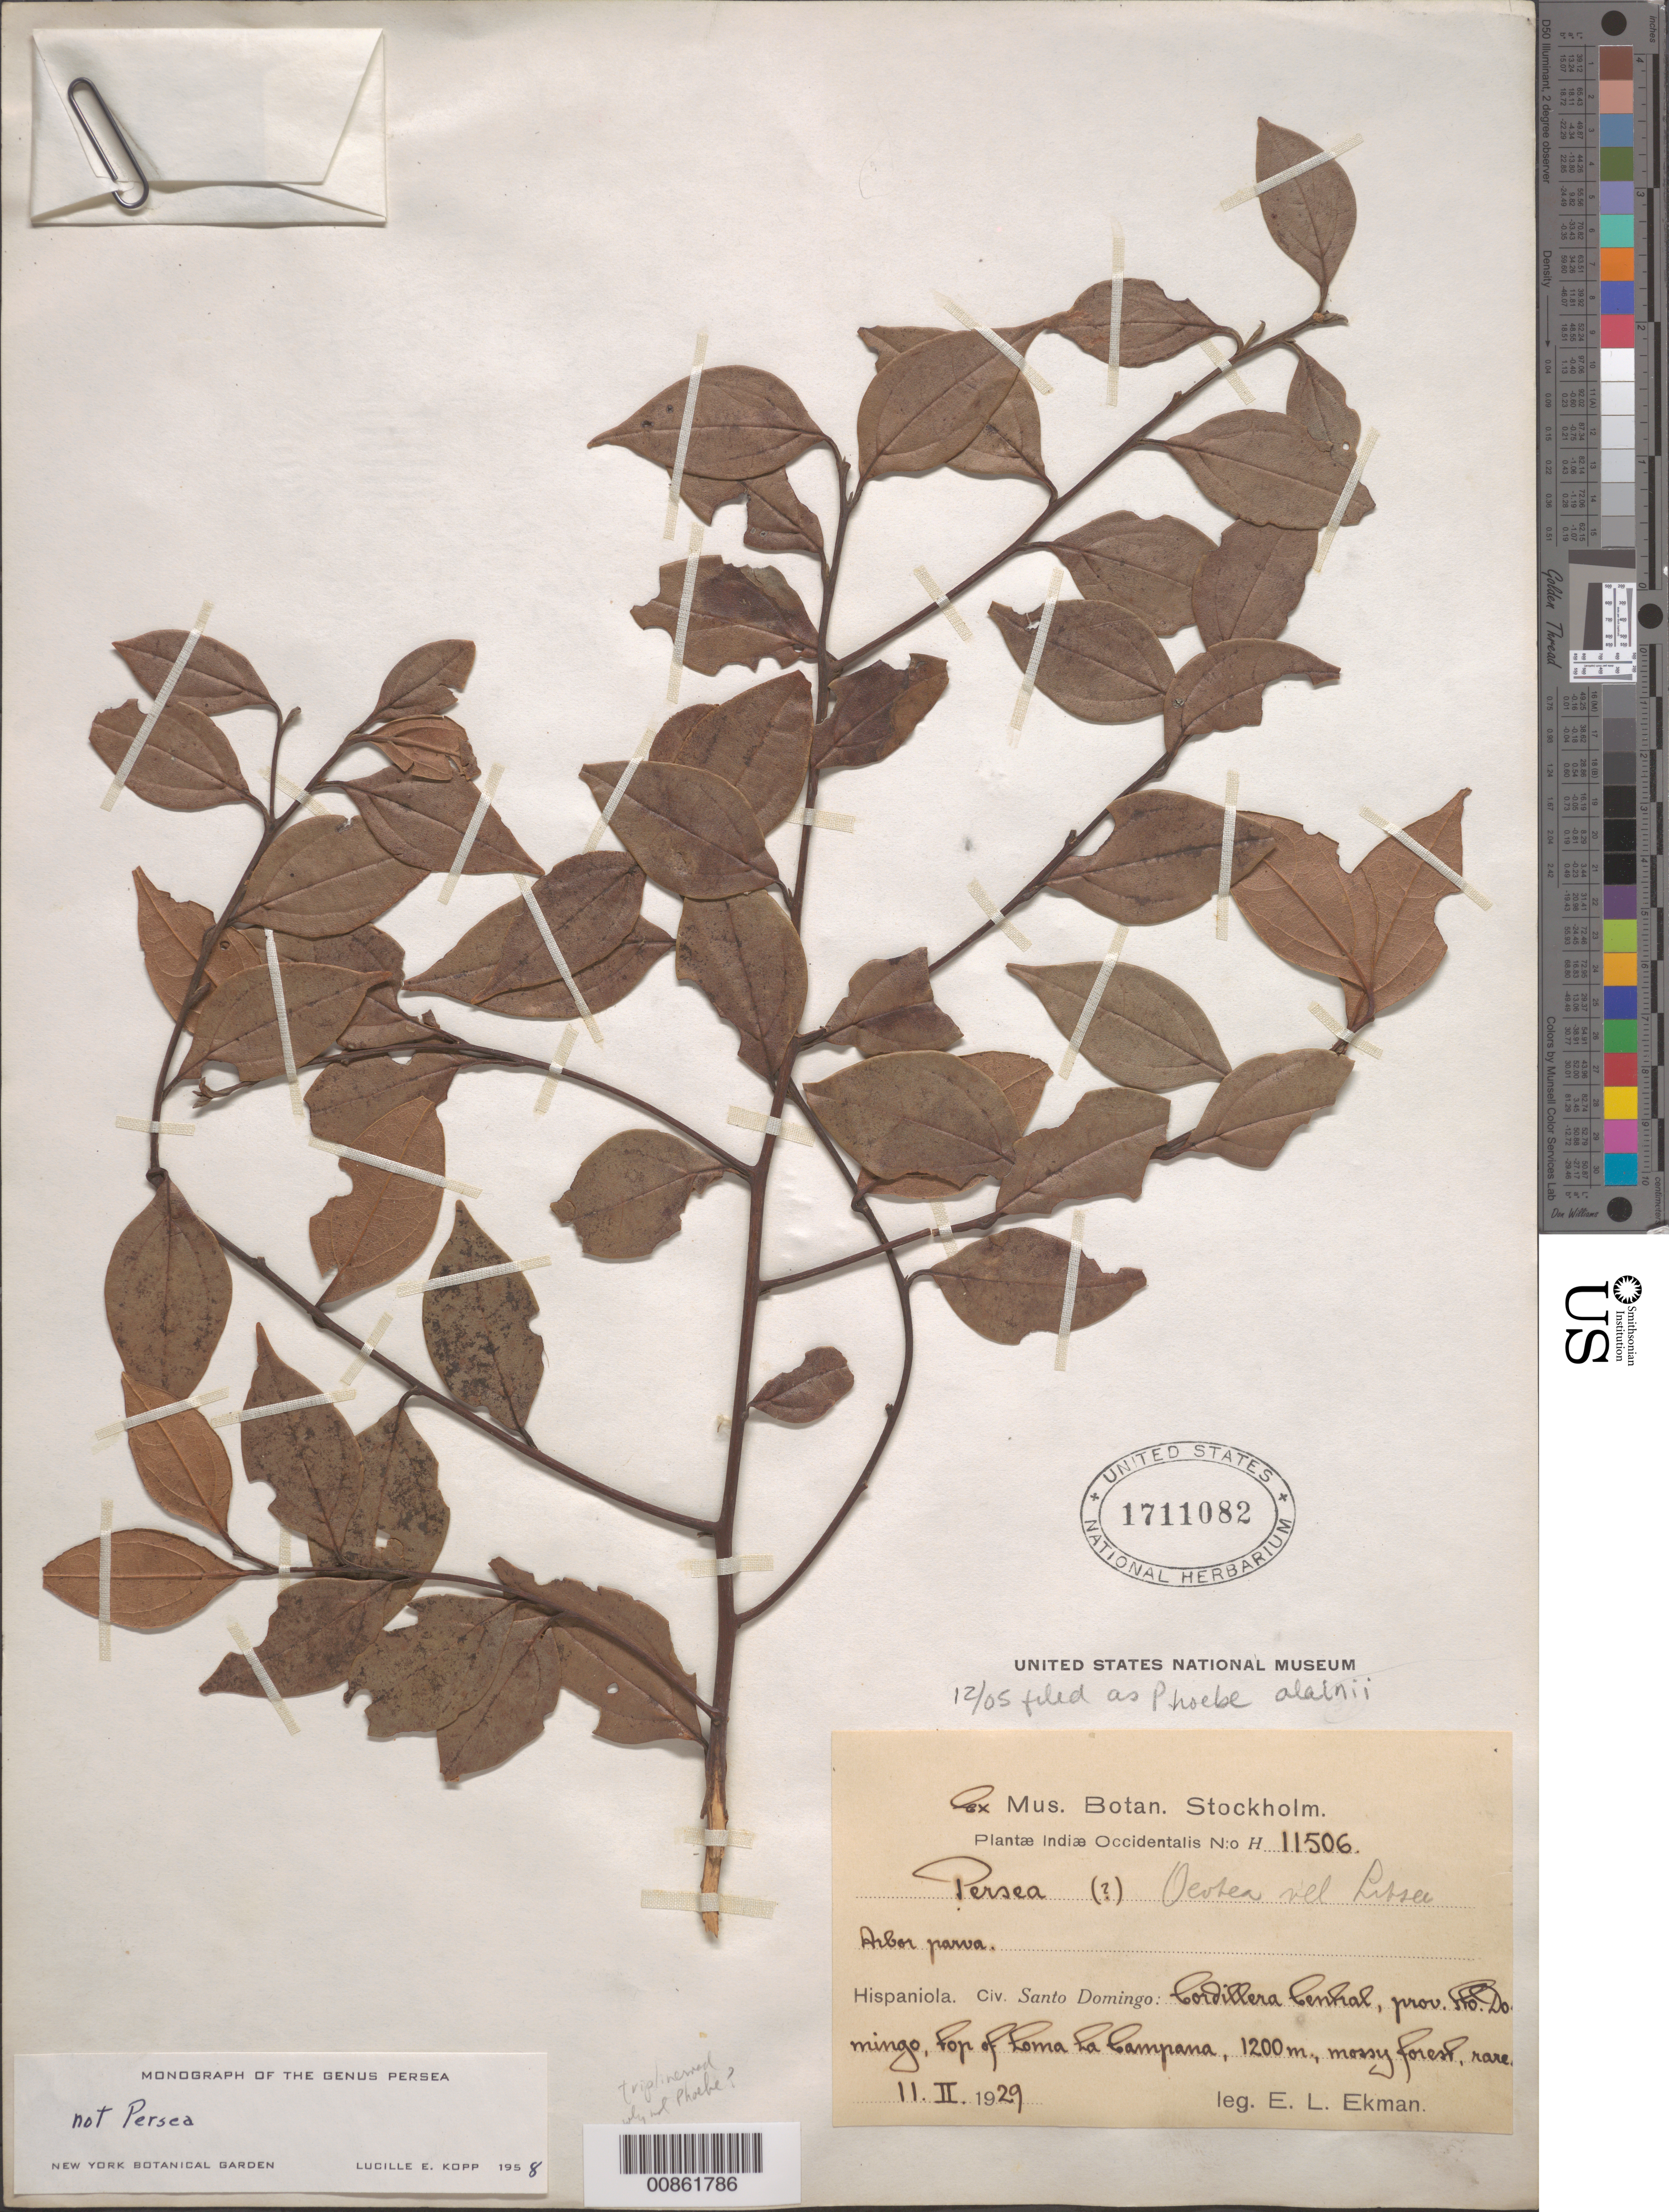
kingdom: Plantae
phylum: Tracheophyta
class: Magnoliopsida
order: Laurales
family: Lauraceae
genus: Cinnamomum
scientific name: Cinnamomum alainii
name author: (C.K. Allen) Alain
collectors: E. L. Ekman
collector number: H 11506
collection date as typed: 11 Feb 1929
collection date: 1929-02-11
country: Dominican Republic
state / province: Distrito Nacional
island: Hispaniola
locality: Cordillera Central, prov. Sto. Domingo (obsolete), top of Loma La Campana.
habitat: Mossy forest.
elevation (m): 1200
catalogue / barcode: US 1711082